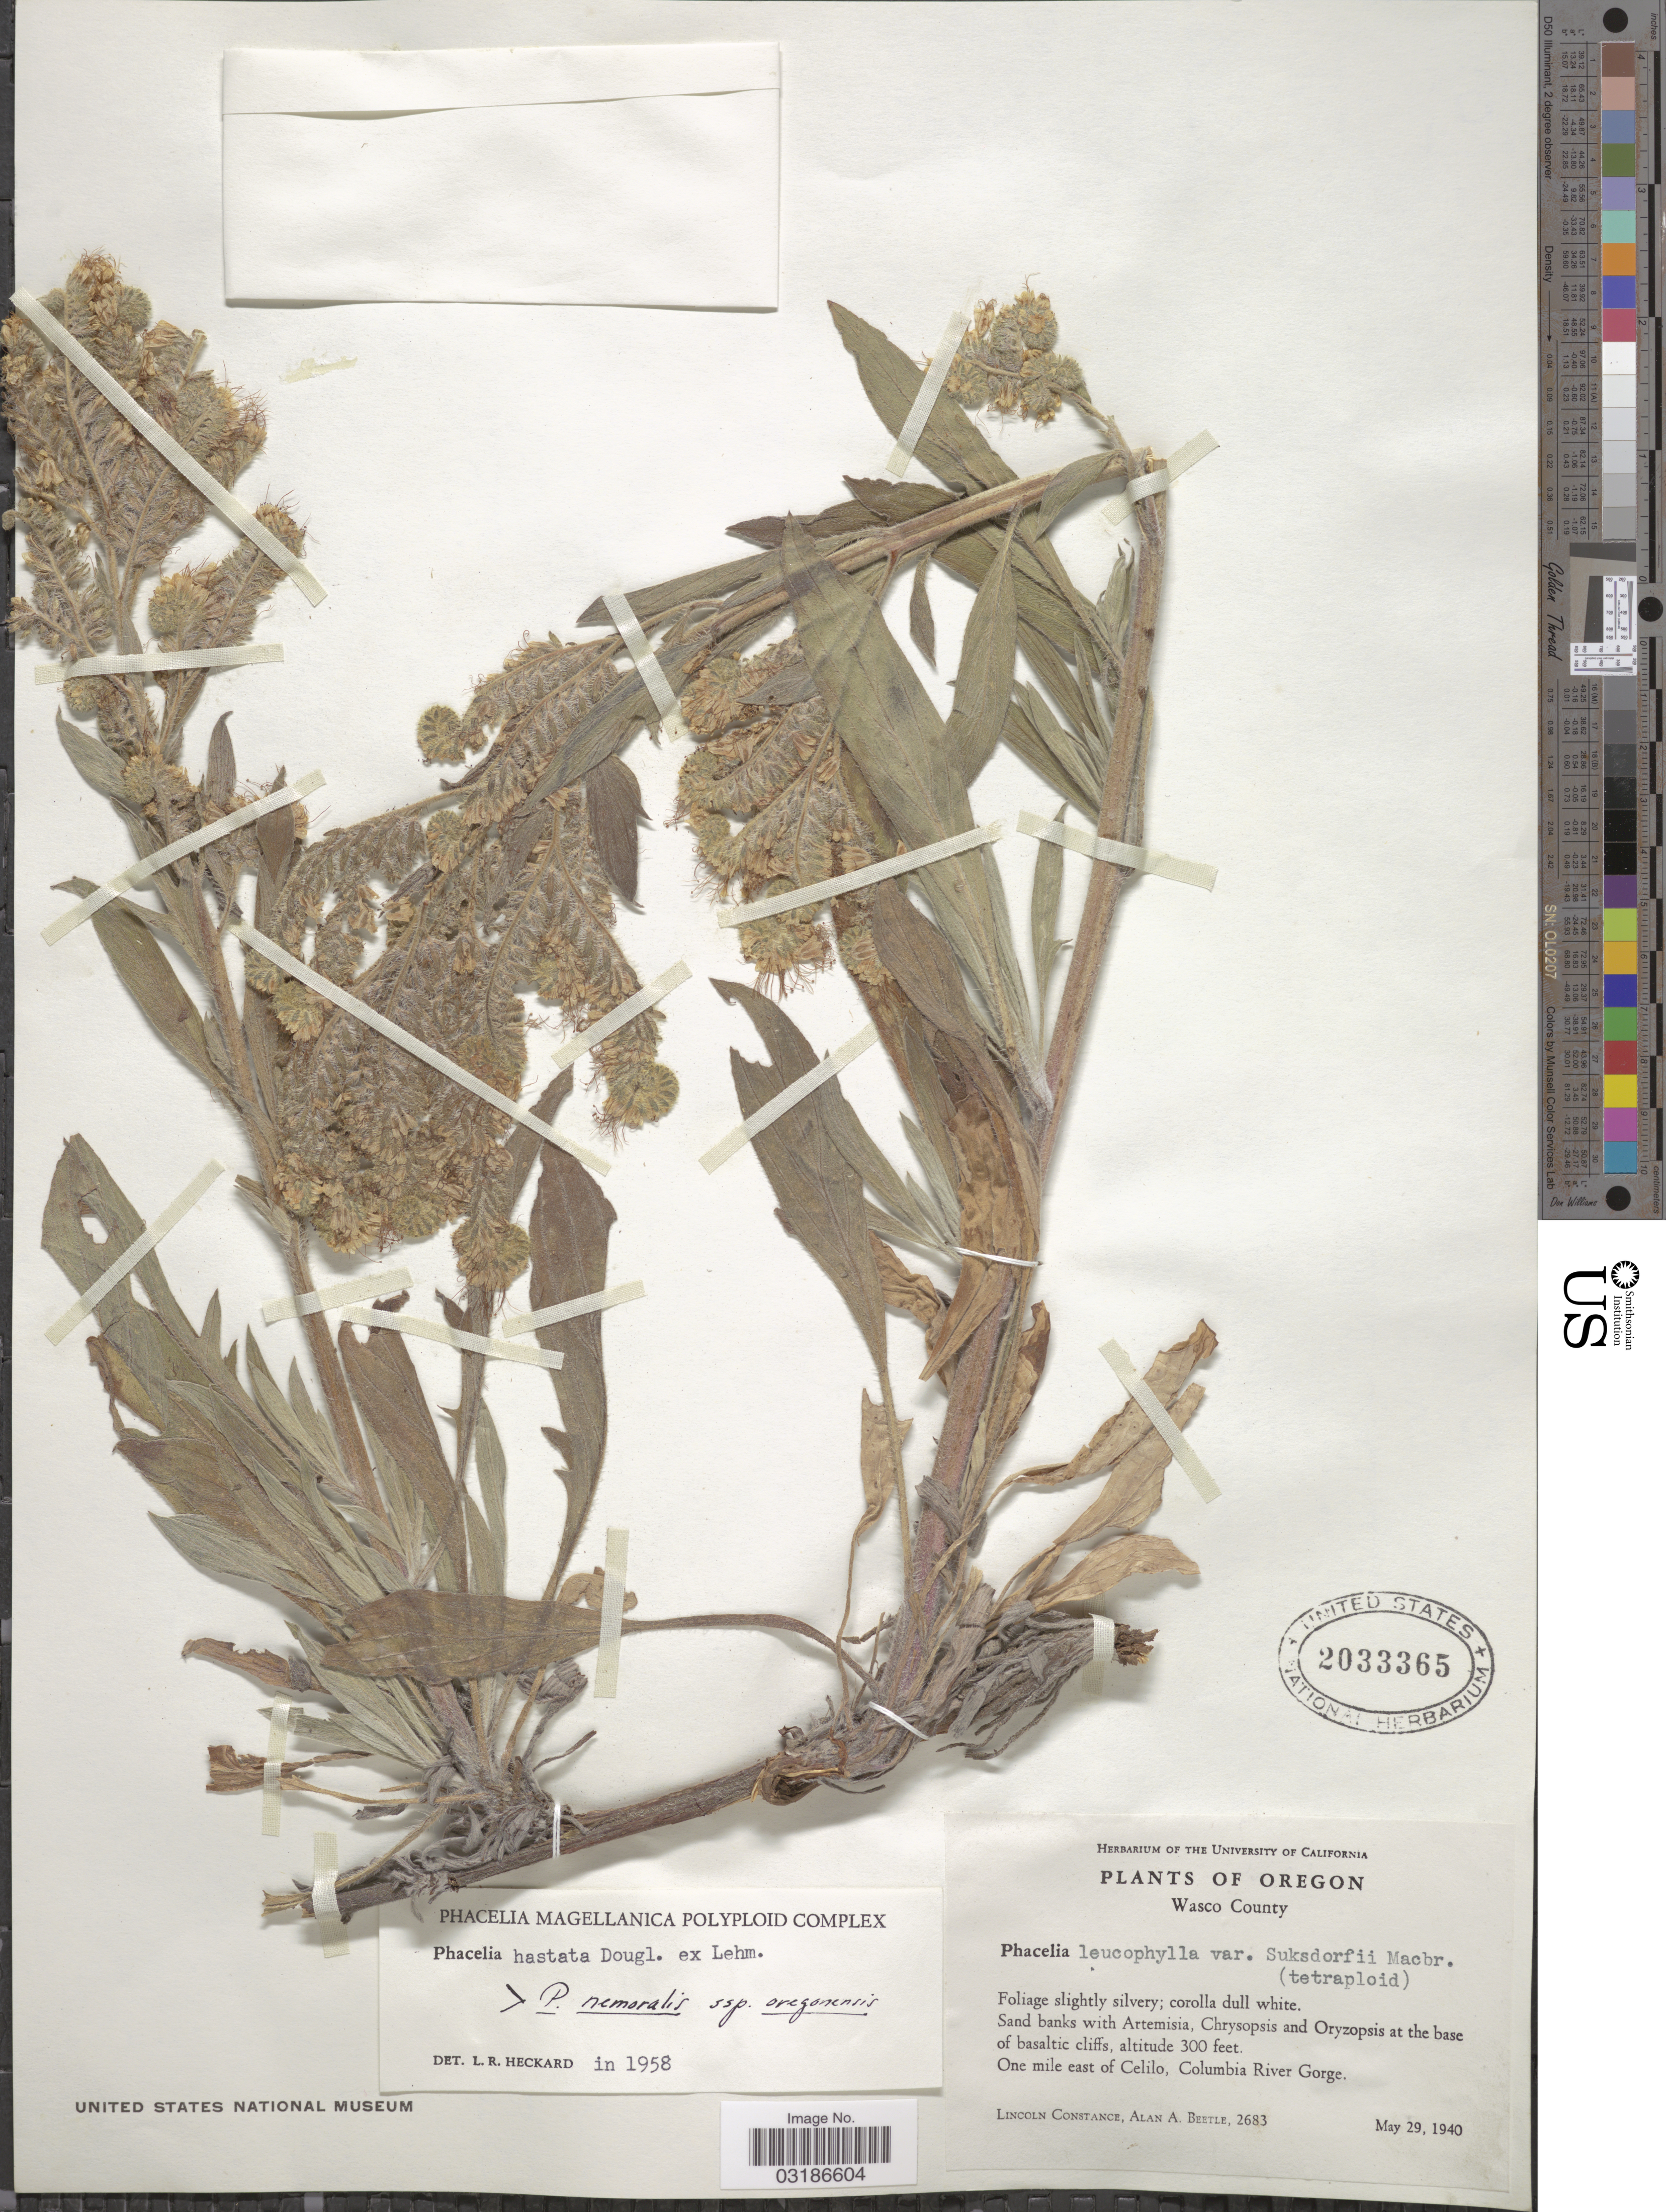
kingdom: Plantae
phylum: Tracheophyta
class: Magnoliopsida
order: Boraginales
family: Hydrophyllaceae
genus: Phacelia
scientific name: Phacelia hastata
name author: Douglas ex Lehm.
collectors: L. Constance & A. A. Beetle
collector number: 2683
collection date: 1940-05-29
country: United States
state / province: Oregon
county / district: Wasco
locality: Wasco County, One mile east of Celilo, Columbia River Gorge.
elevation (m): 91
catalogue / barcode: US 2033365